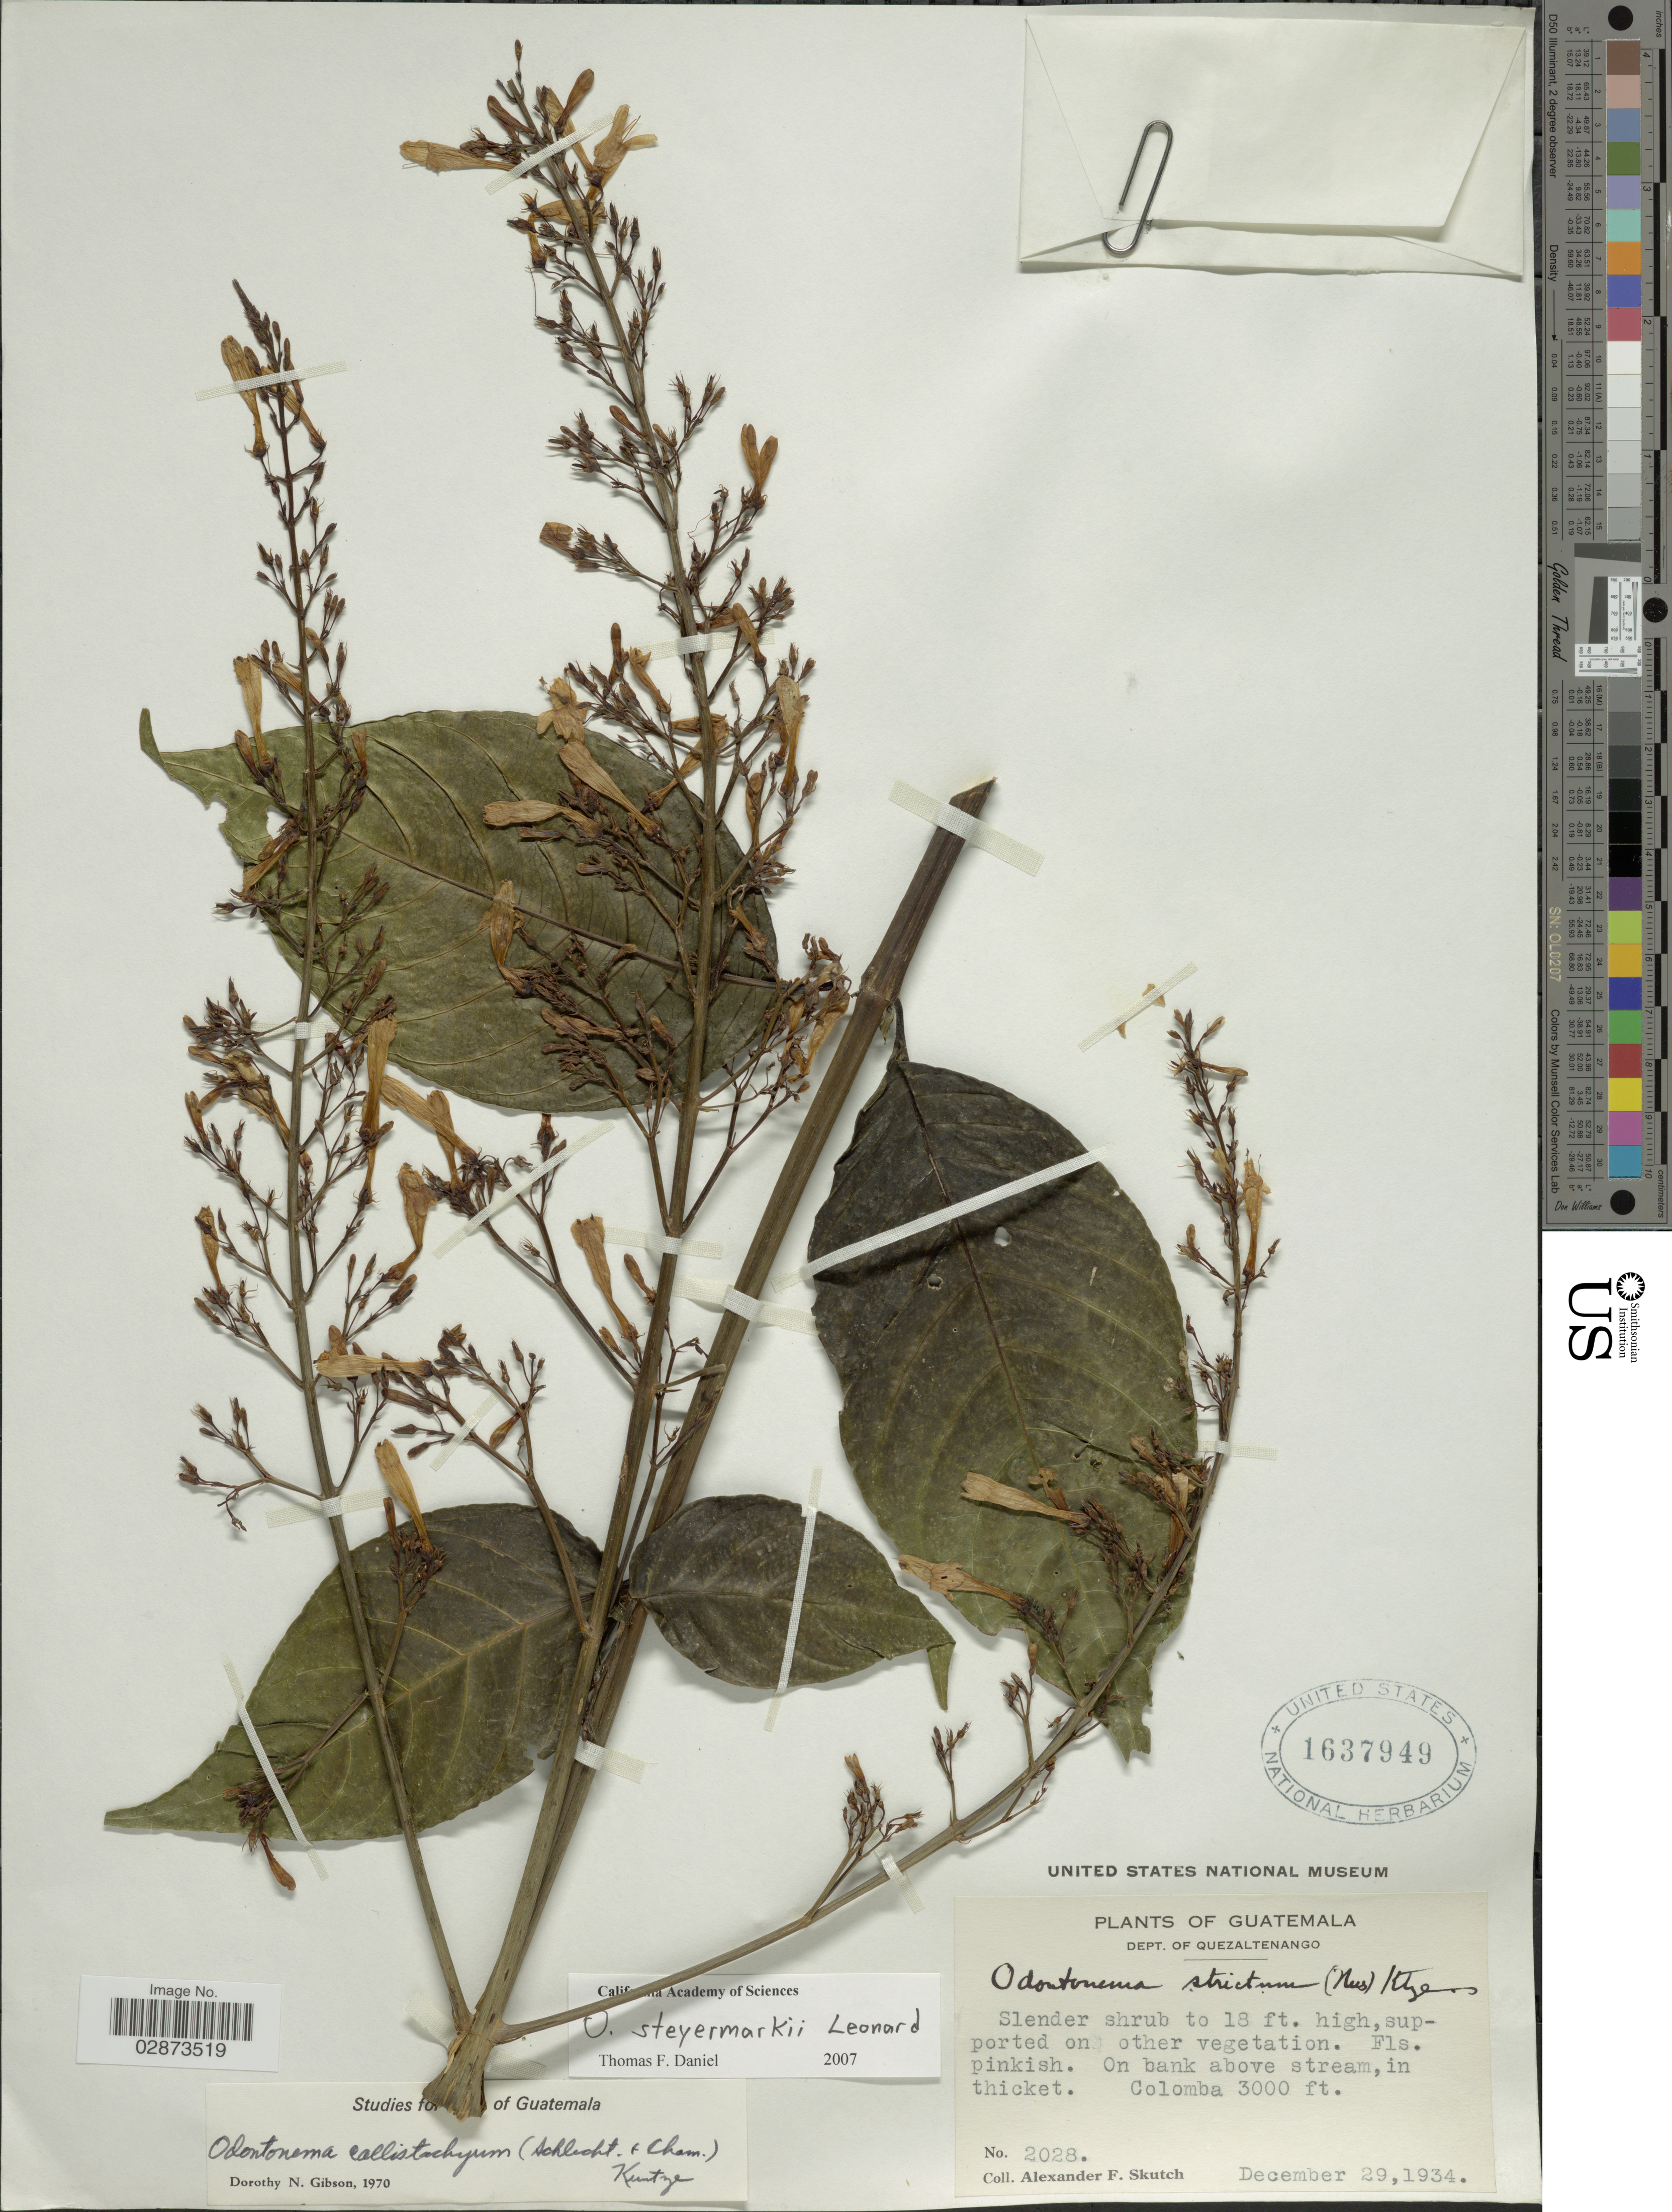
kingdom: Plantae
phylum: Tracheophyta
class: Magnoliopsida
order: Lamiales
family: Acanthaceae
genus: Odontonema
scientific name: Odontonema steyermarkii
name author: Leonard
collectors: A. F. Skutch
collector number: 2028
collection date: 1934-12-29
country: Guatemala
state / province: Quetzaltenango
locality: Dept. of Quezaltenango, On bank above stream, in thicket, Colomba.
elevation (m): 914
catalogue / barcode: US 1637949